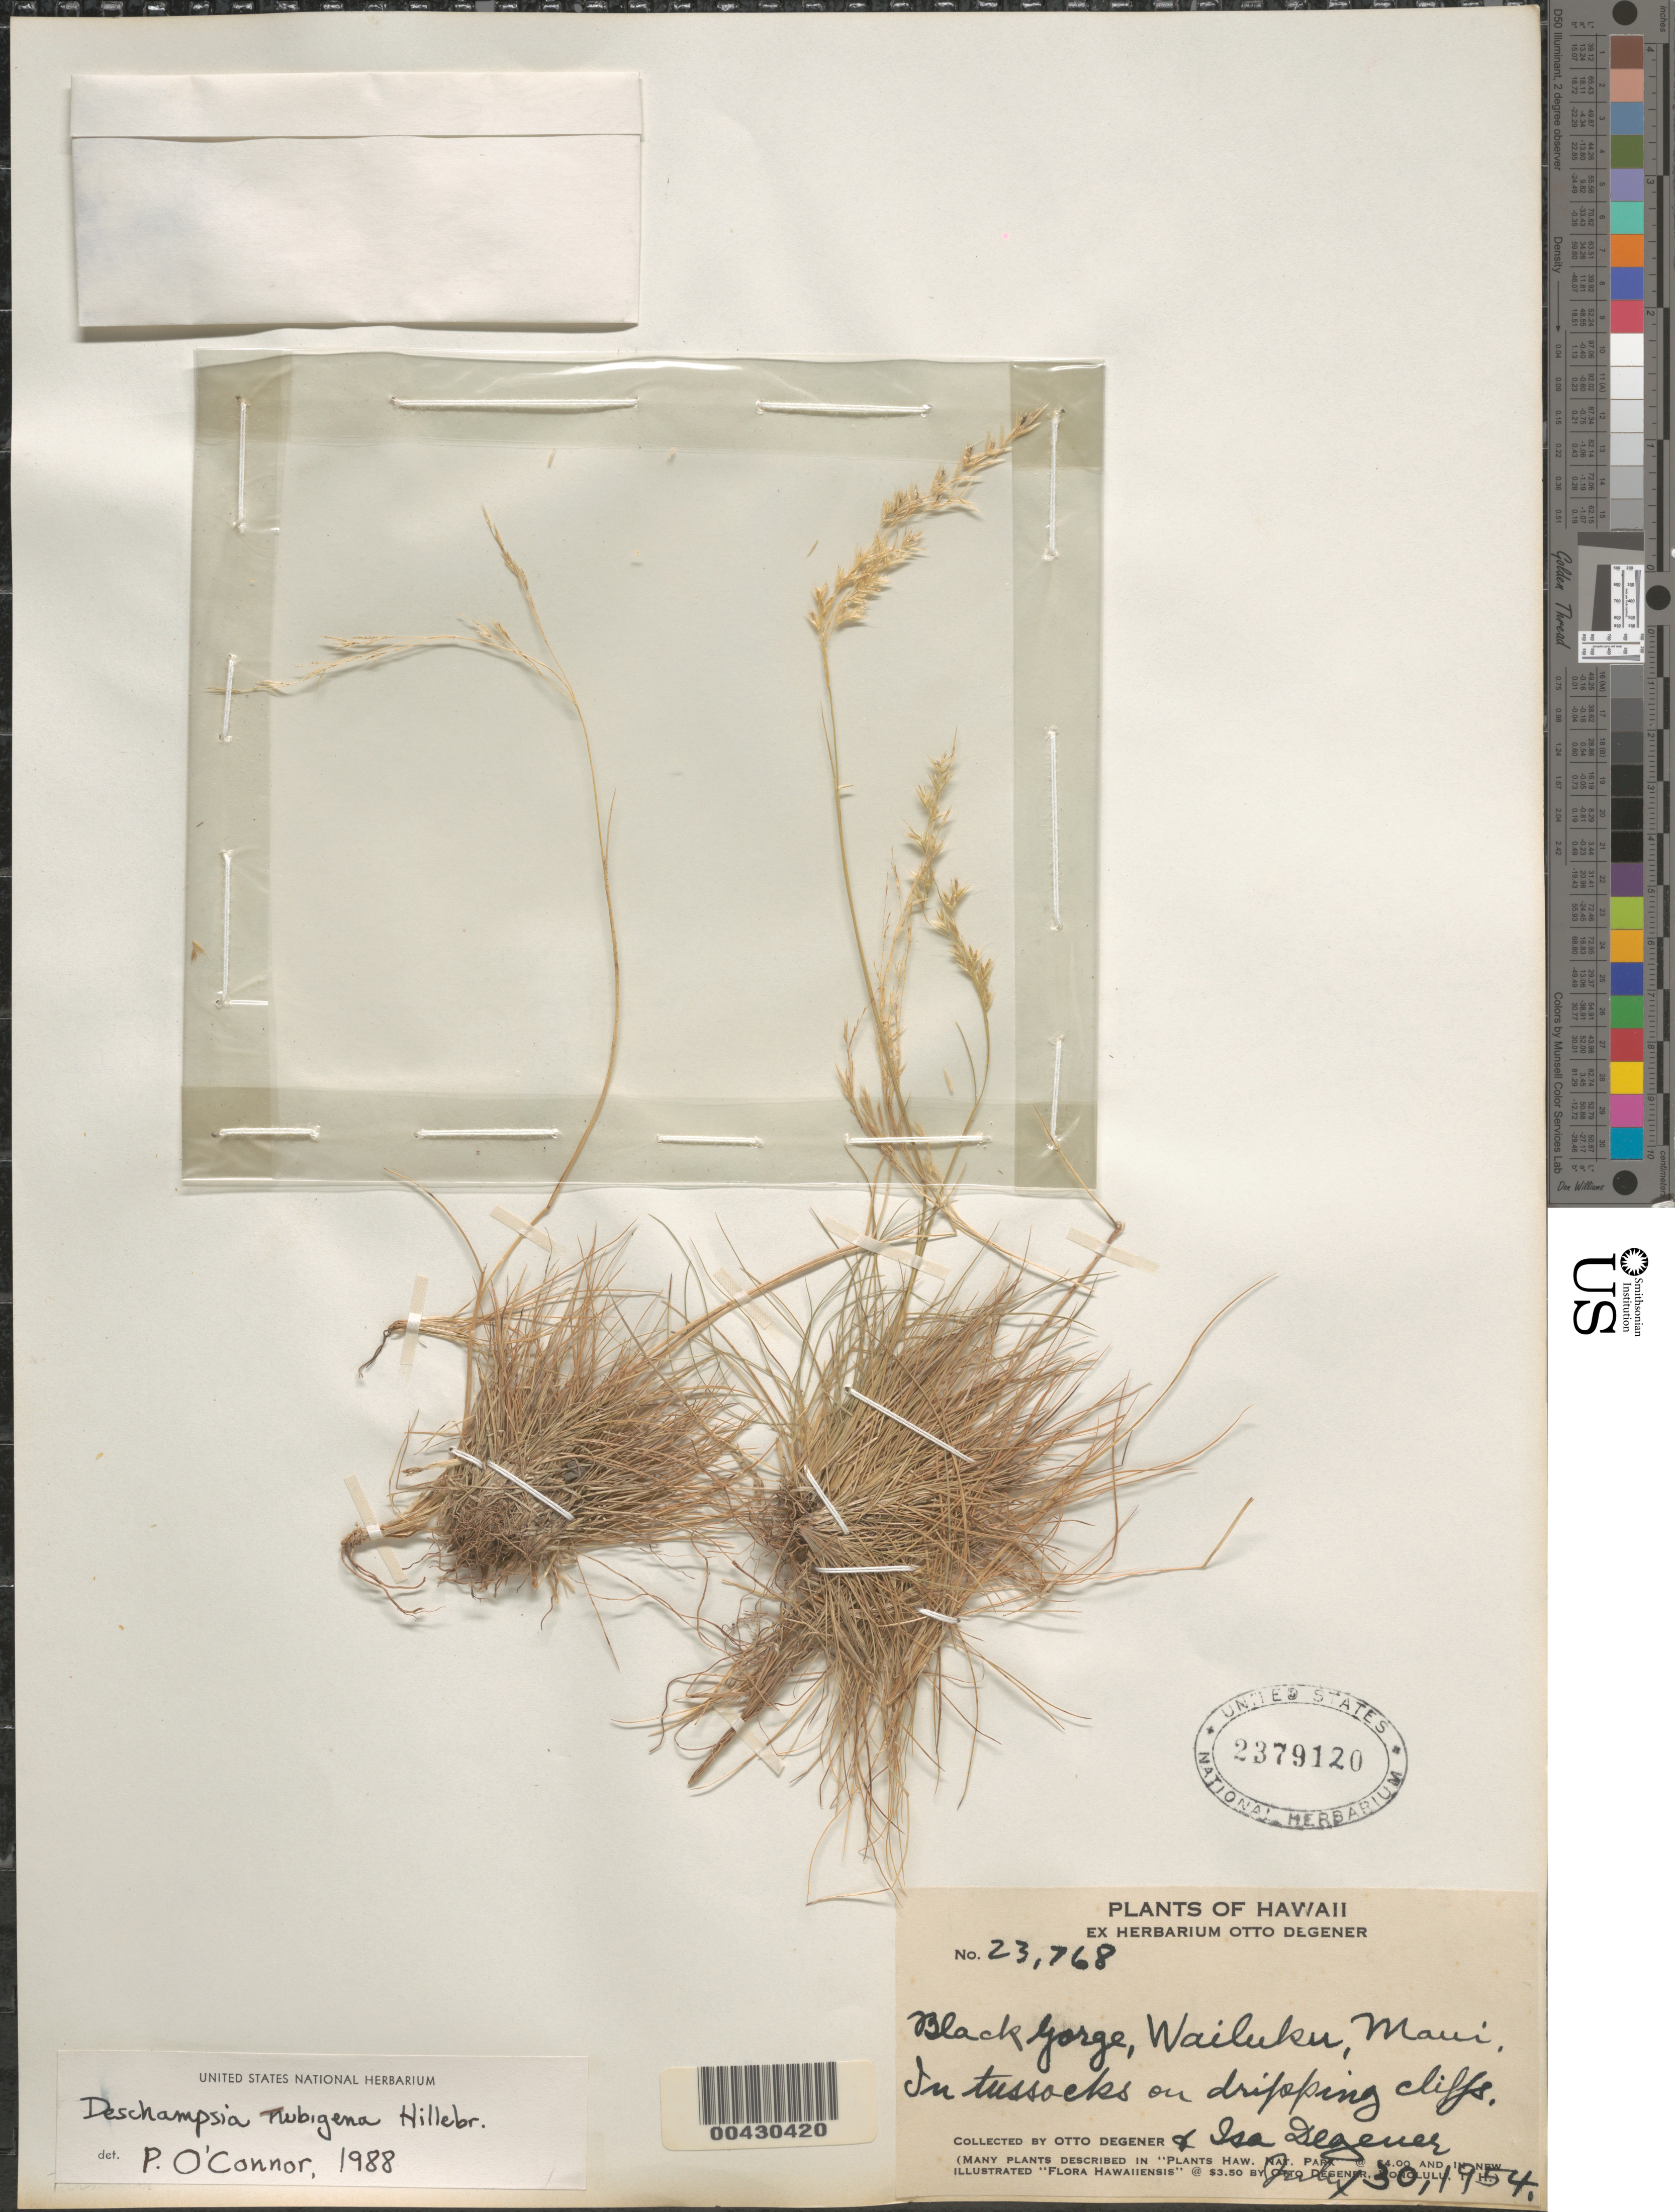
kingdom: Plantae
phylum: Tracheophyta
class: Liliopsida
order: Poales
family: Poaceae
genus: Deschampsia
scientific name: Deschampsia nubigena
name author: Hillebr.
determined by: O'Connor, P.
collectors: O. Degener & I. Degener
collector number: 23768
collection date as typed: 30 Jul 1954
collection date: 1954-07-30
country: United States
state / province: Hawaii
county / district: Maui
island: Maui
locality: Black Gorge, Wailuku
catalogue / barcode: US 2379120